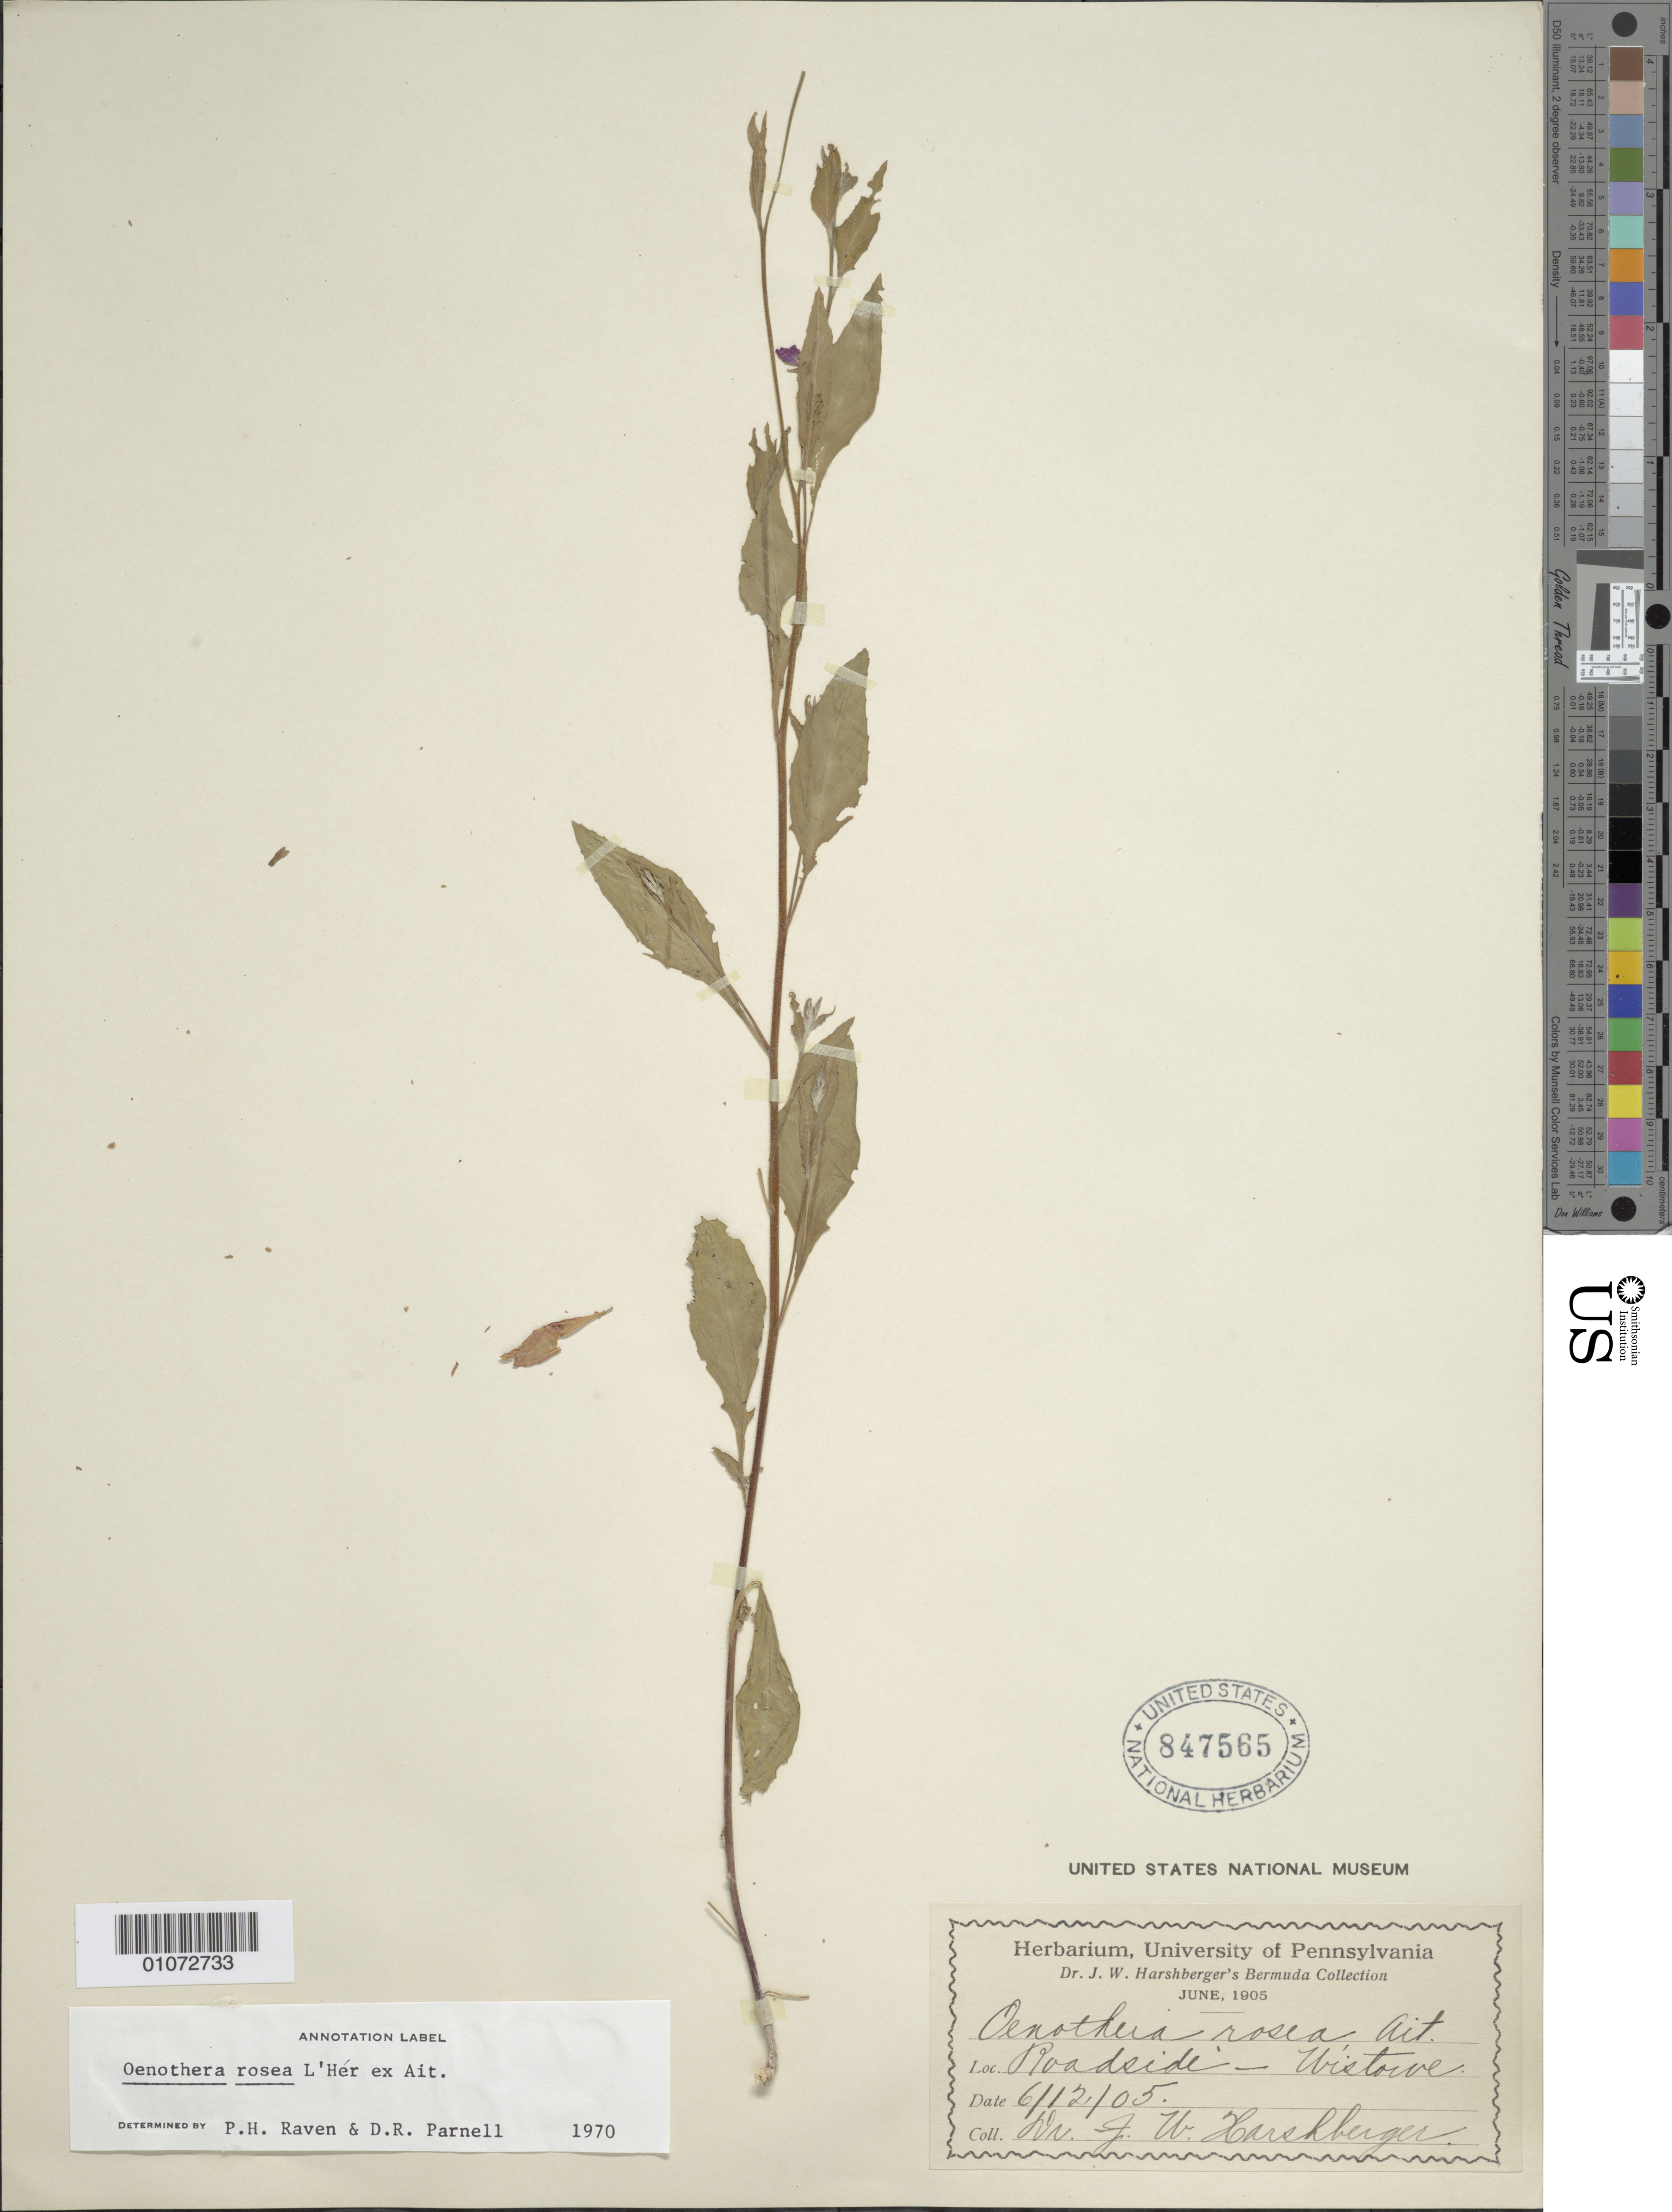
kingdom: Plantae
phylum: Tracheophyta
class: Magnoliopsida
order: Myrtales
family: Onagraceae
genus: Oenothera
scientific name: Oenothera rosea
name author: L'Hér. ex Aiton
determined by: Raven, P. H.; Parnell, D. R.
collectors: J. A. Harshberger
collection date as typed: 12 Jun 1905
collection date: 1905-06-12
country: Bermuda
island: Bermuda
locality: Roadside, Wristauve?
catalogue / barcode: US 847565